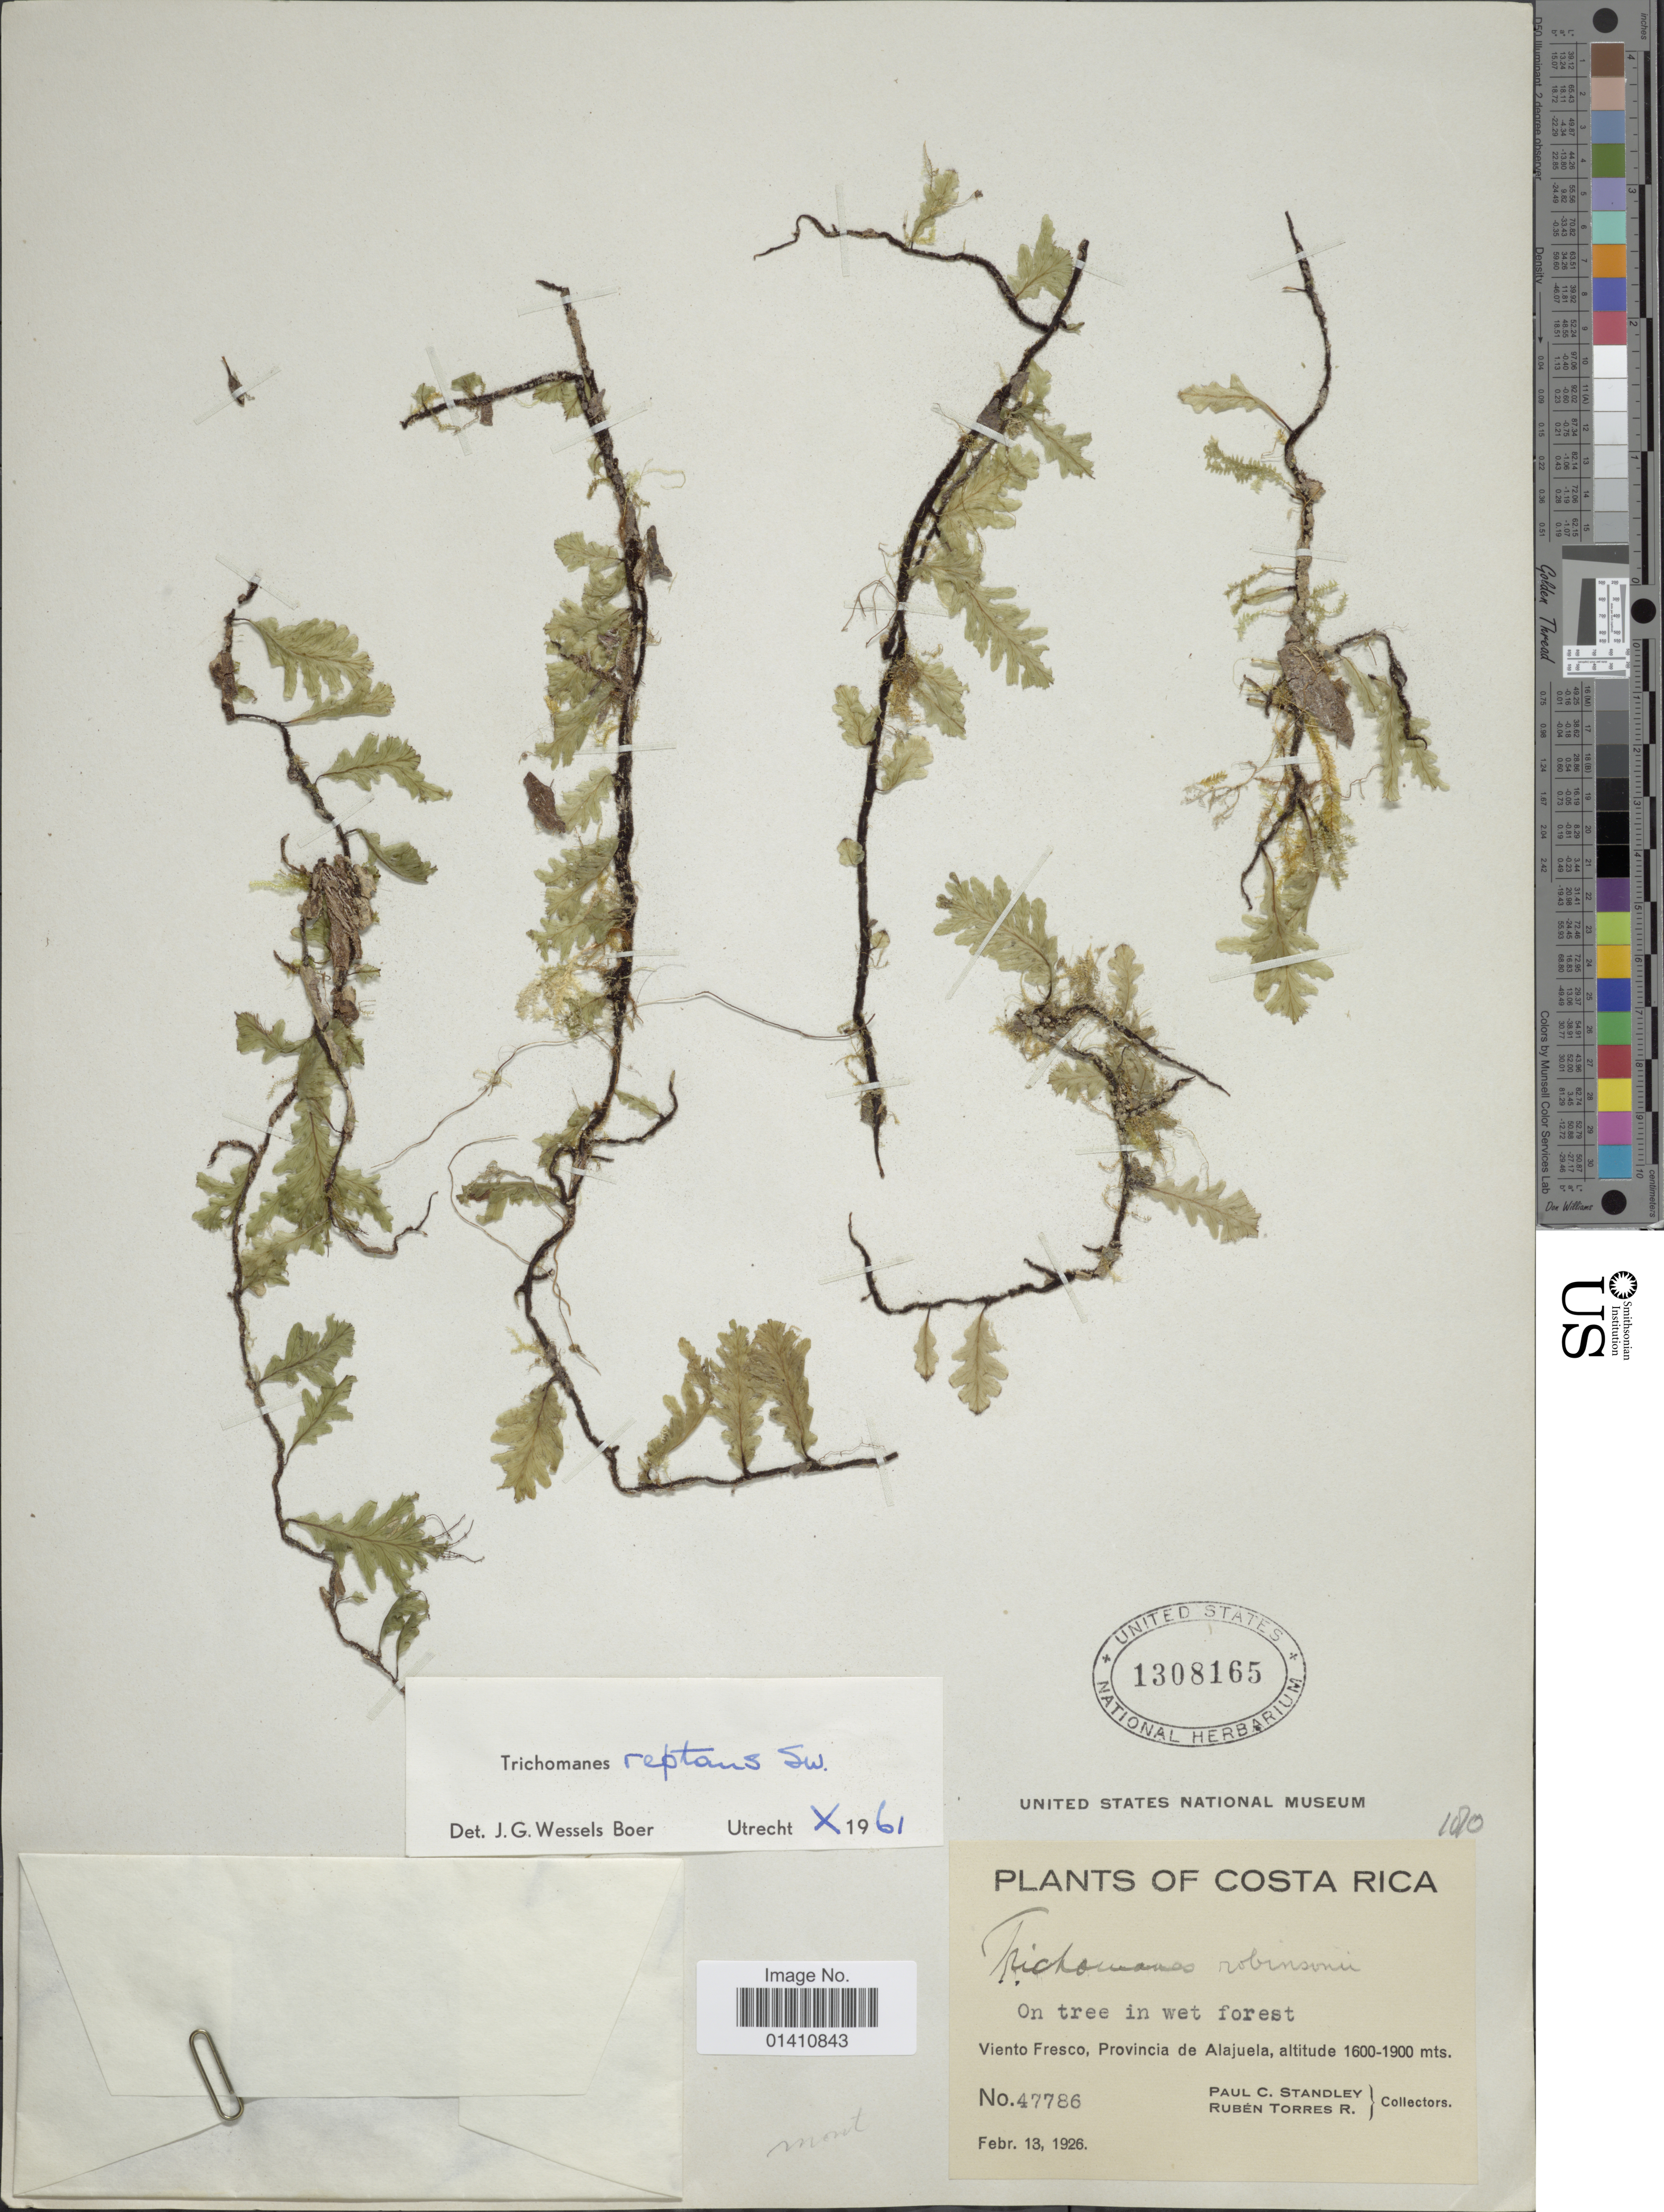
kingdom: Plantae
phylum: Tracheophyta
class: Polypodiopsida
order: Hymenophyllales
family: Hymenophyllaceae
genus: Didymoglossum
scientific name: Didymoglossum reptans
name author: (Sw.) C. Presl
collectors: P. C. Standley & R. Torres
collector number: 47786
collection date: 1926-02-13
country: Costa Rica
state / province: Alajuela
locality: Viento Fresco, Provincia de Alajuela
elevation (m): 1600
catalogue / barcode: US 1308165